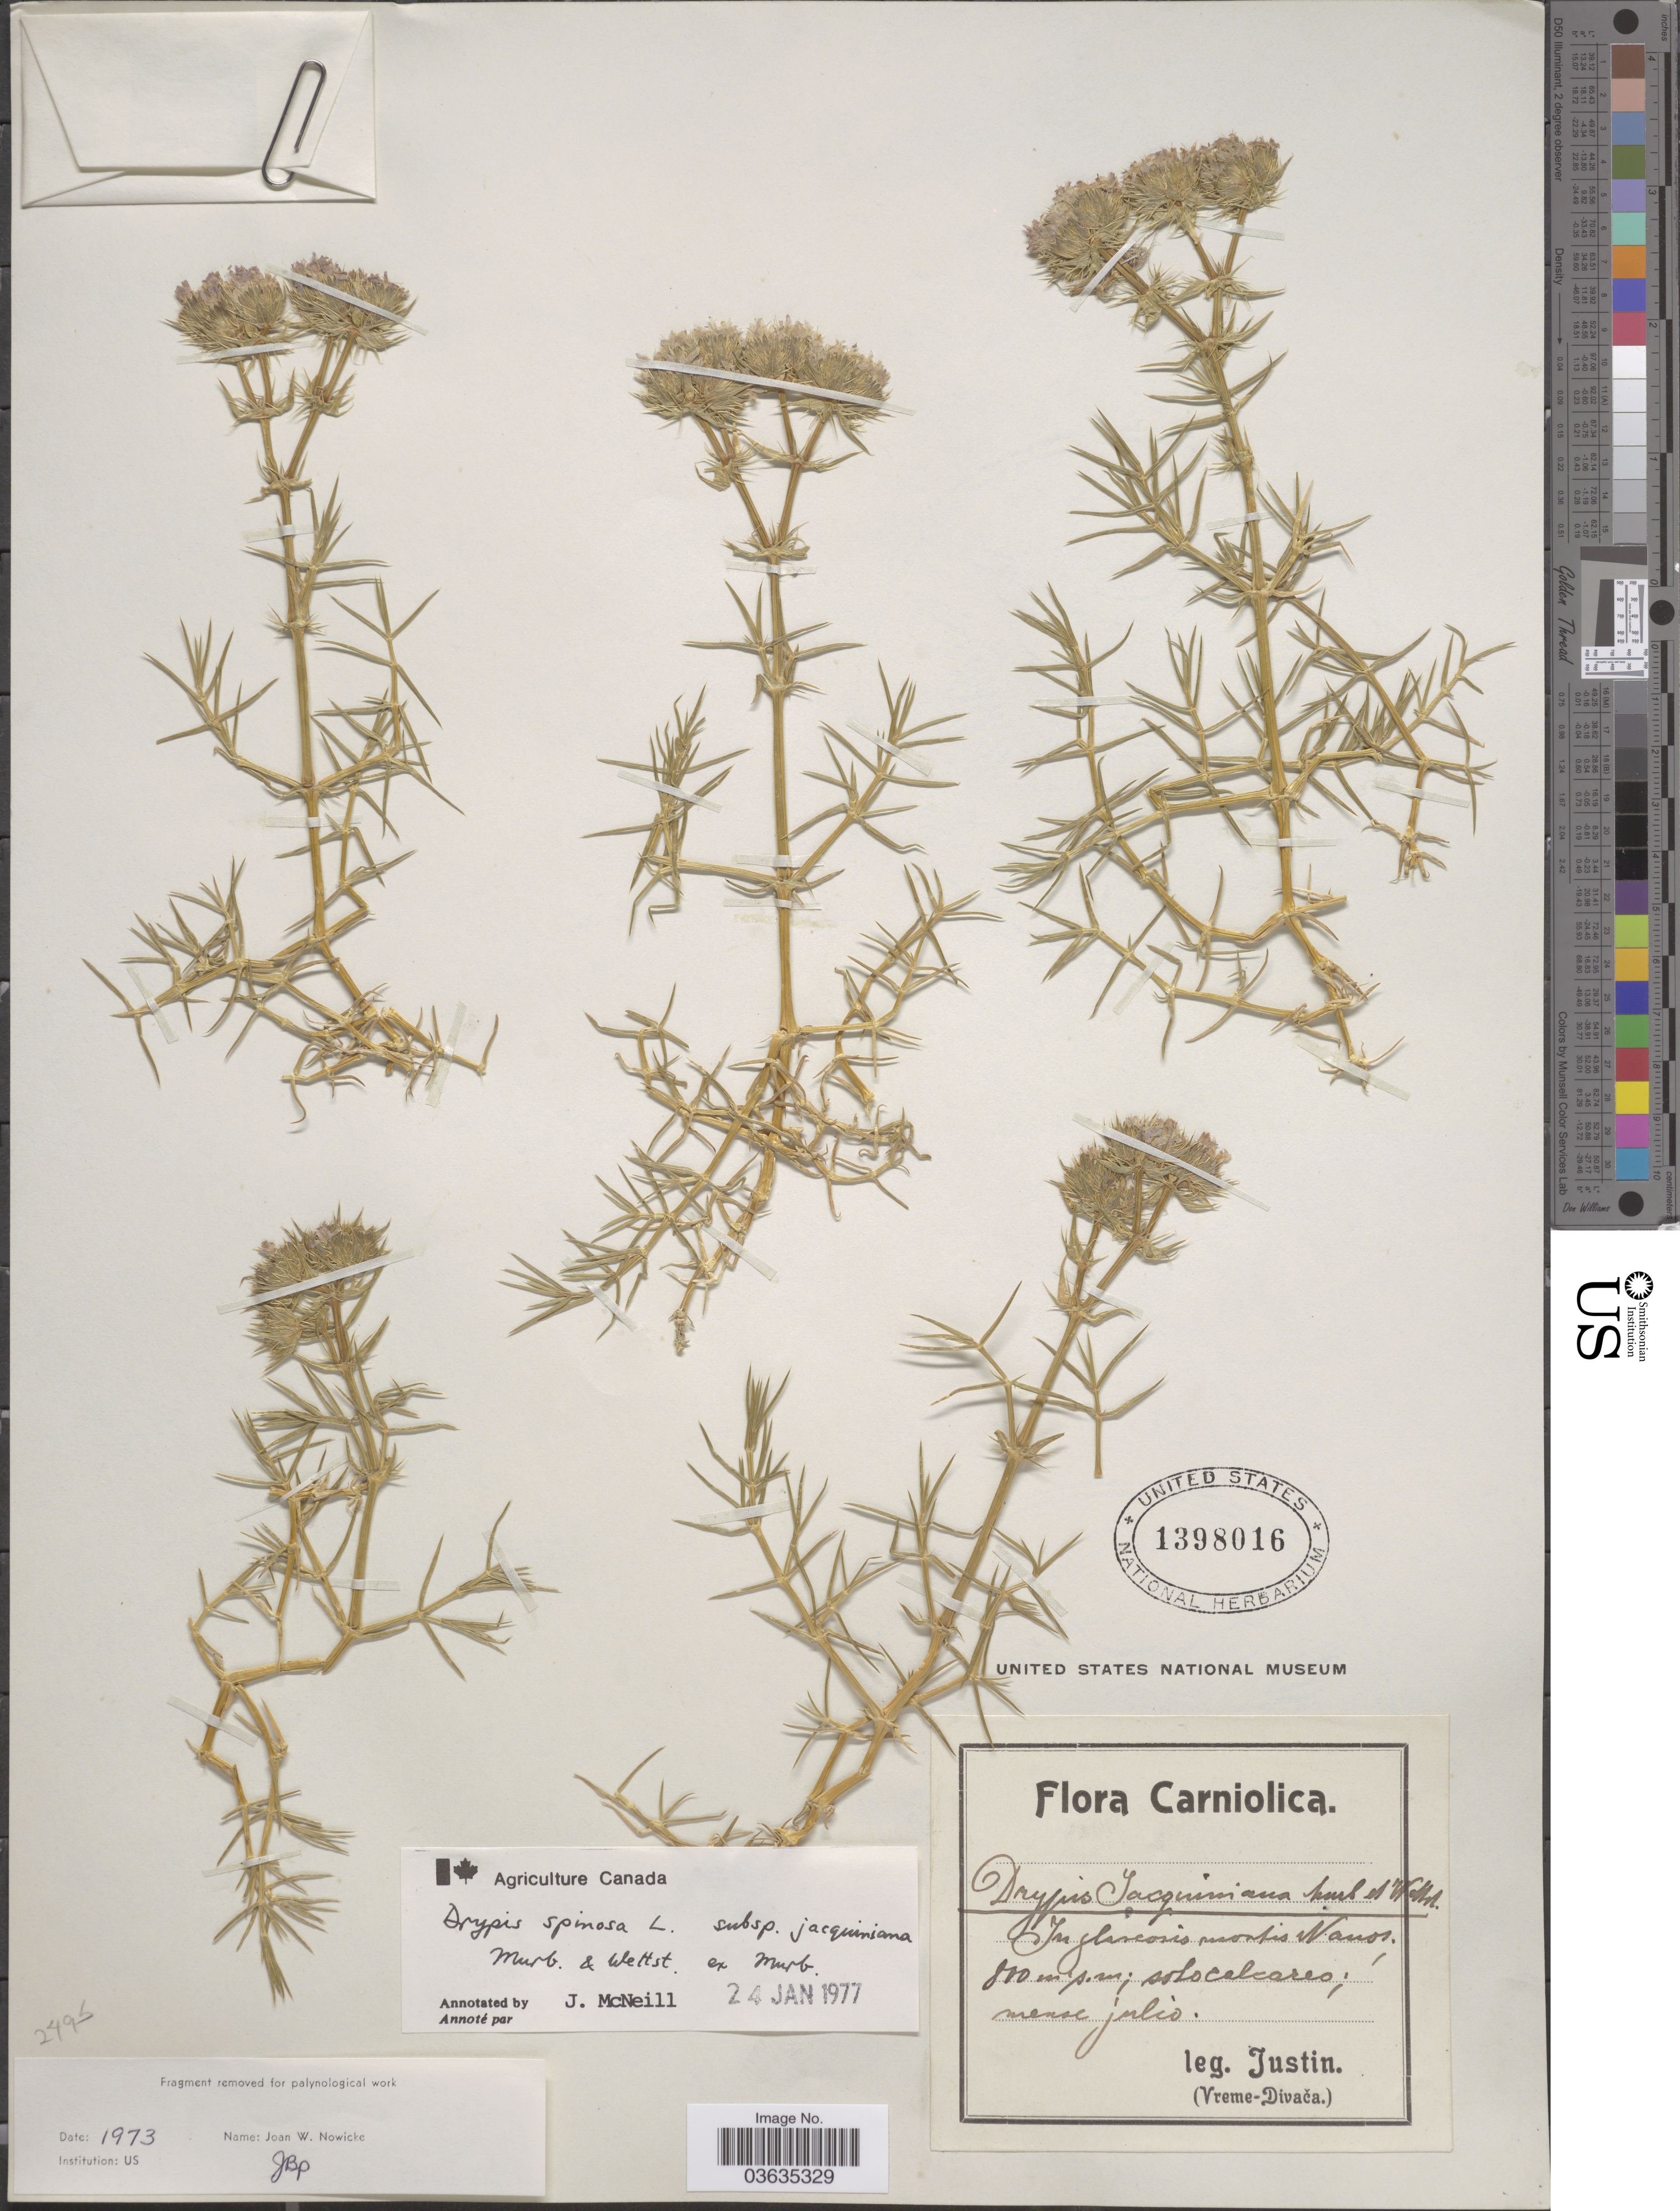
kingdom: Plantae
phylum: Tracheophyta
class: Magnoliopsida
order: Caryophyllales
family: Caryophyllaceae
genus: Drypis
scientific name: Drypis spinosa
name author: L.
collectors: Justin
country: Slovenia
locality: Carniolica. Montis Nanos.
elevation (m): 800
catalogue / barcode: US 1398016